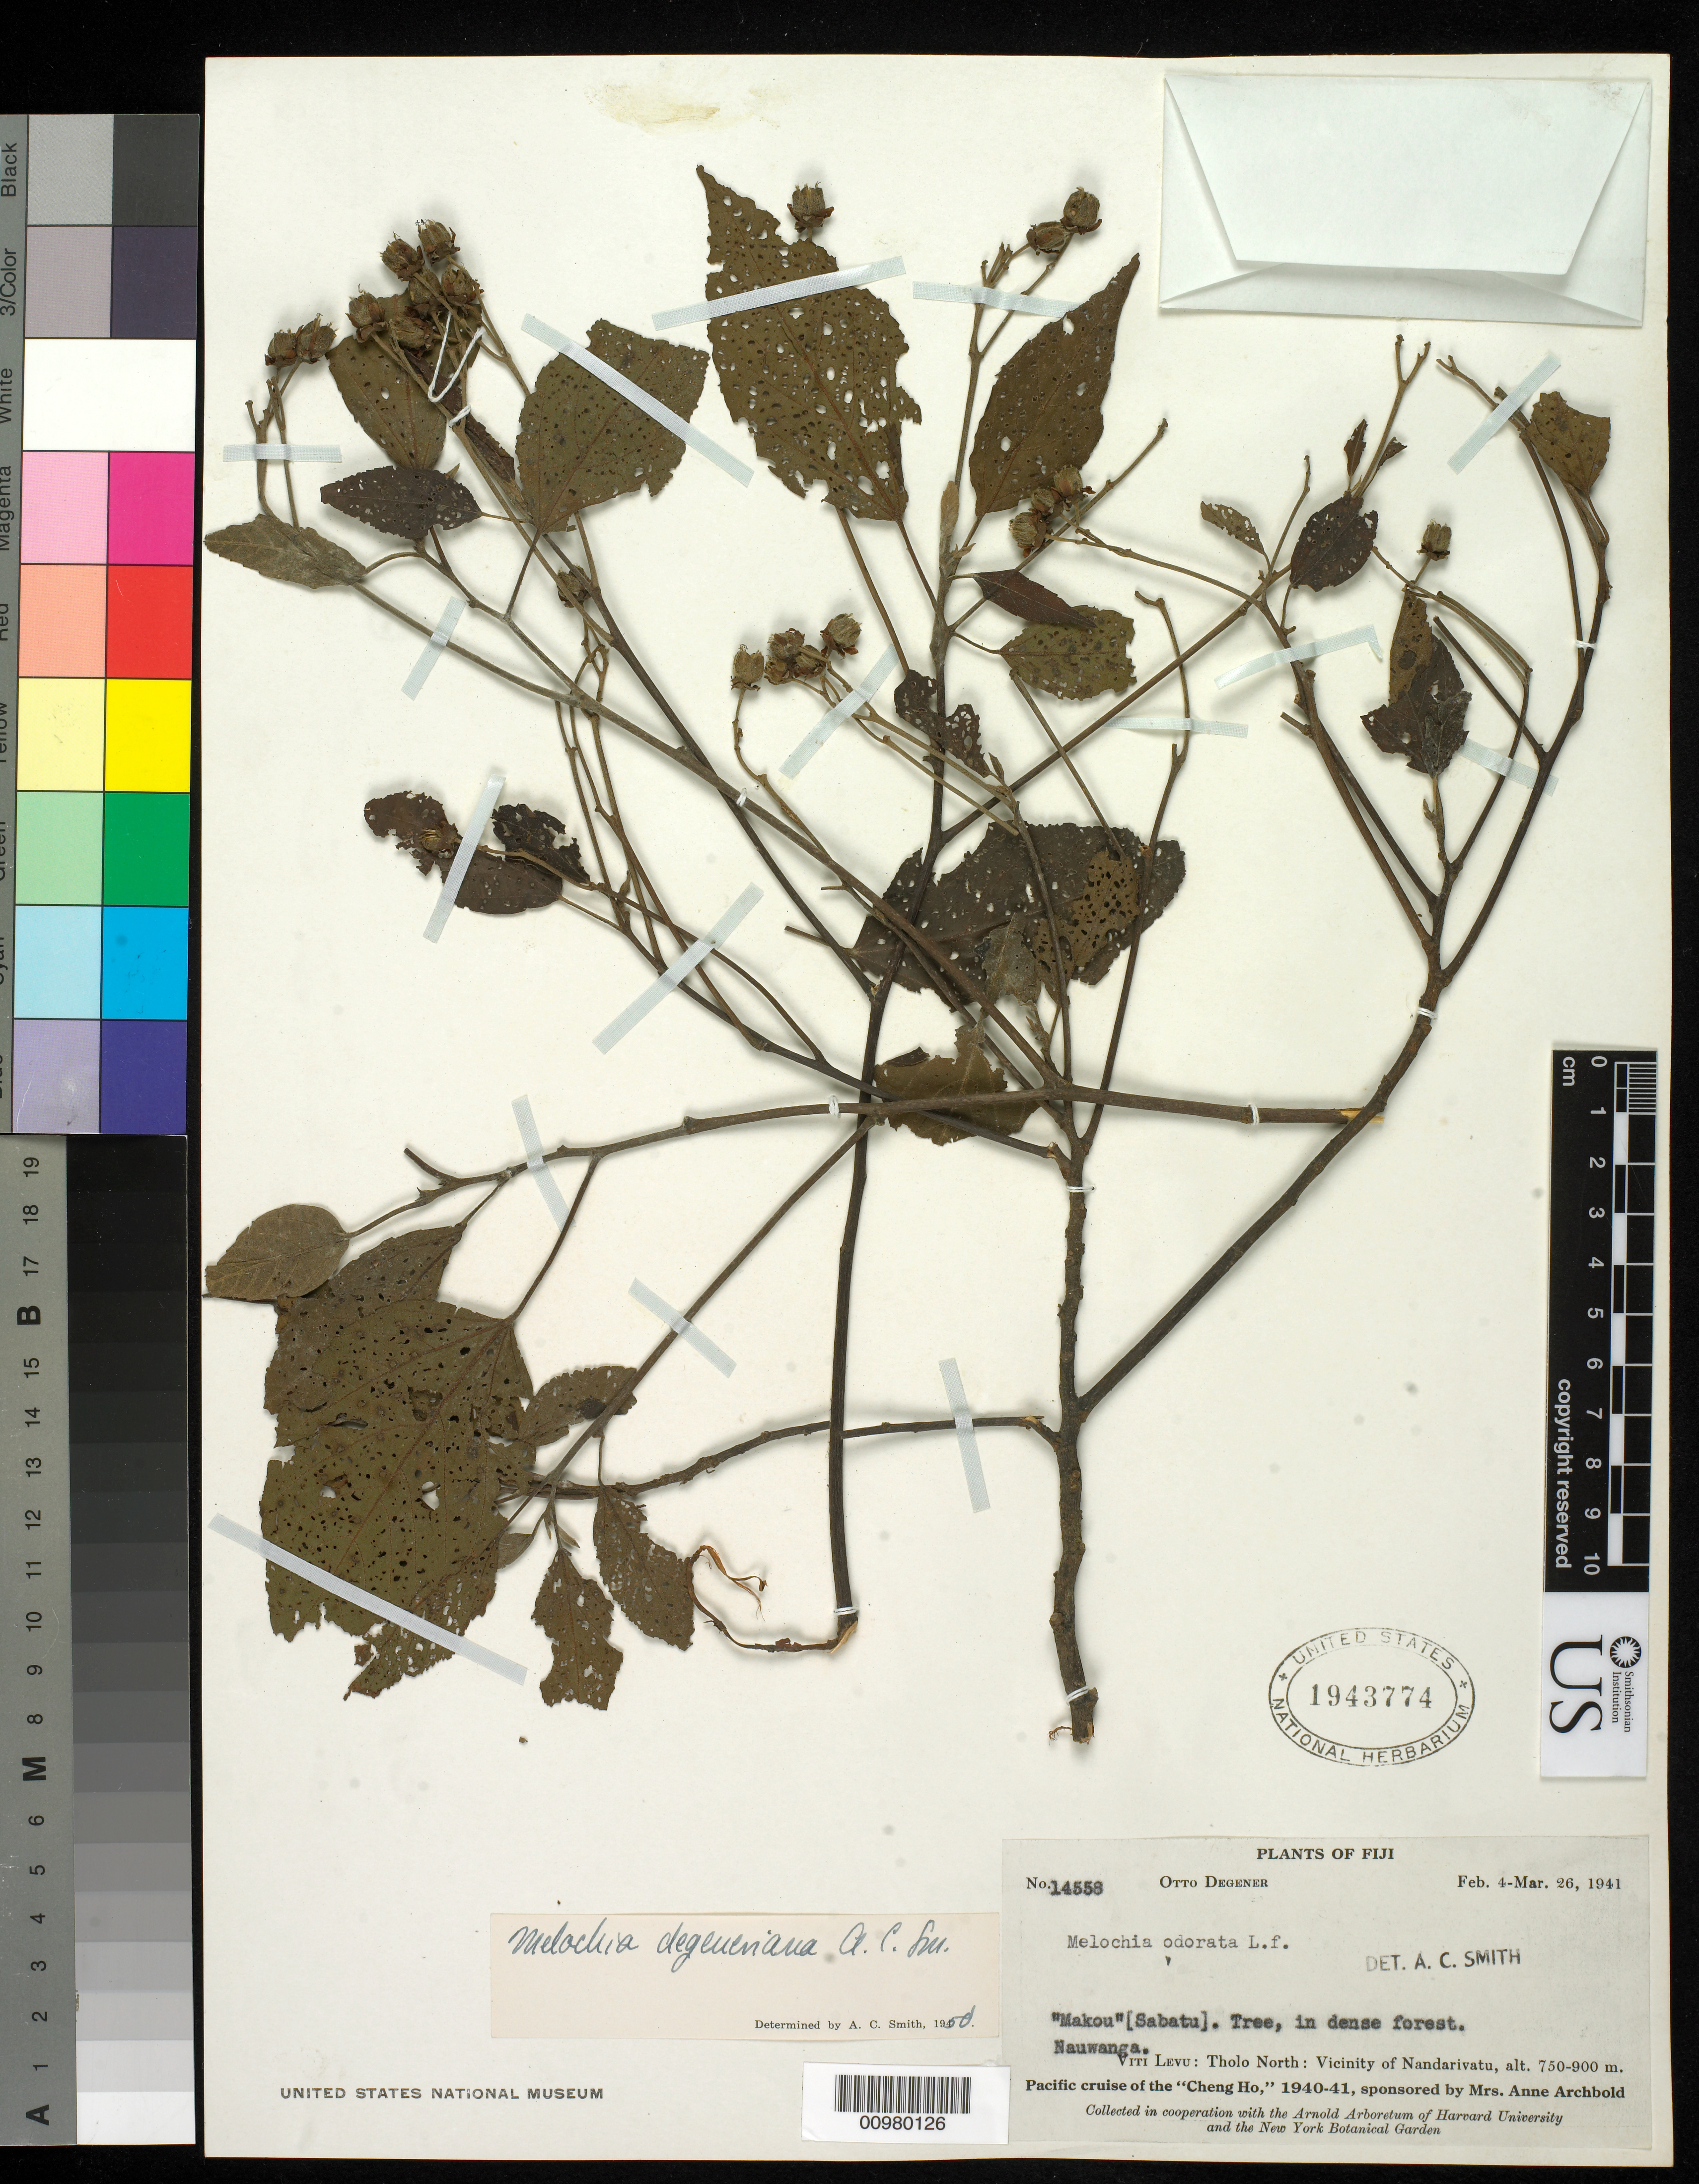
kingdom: Plantae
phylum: Tracheophyta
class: Magnoliopsida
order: Malvales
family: Malvaceae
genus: Melochia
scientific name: Melochia degeneriana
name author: A.C. Sm.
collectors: O. Degener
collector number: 14558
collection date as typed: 04 Feb 1941 to 26 Mar 1941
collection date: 1941-02-04/1941-03-26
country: Fiji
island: Viti Levu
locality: Tholo North: Vicinity of Nandarivatu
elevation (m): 750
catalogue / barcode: US 1943774